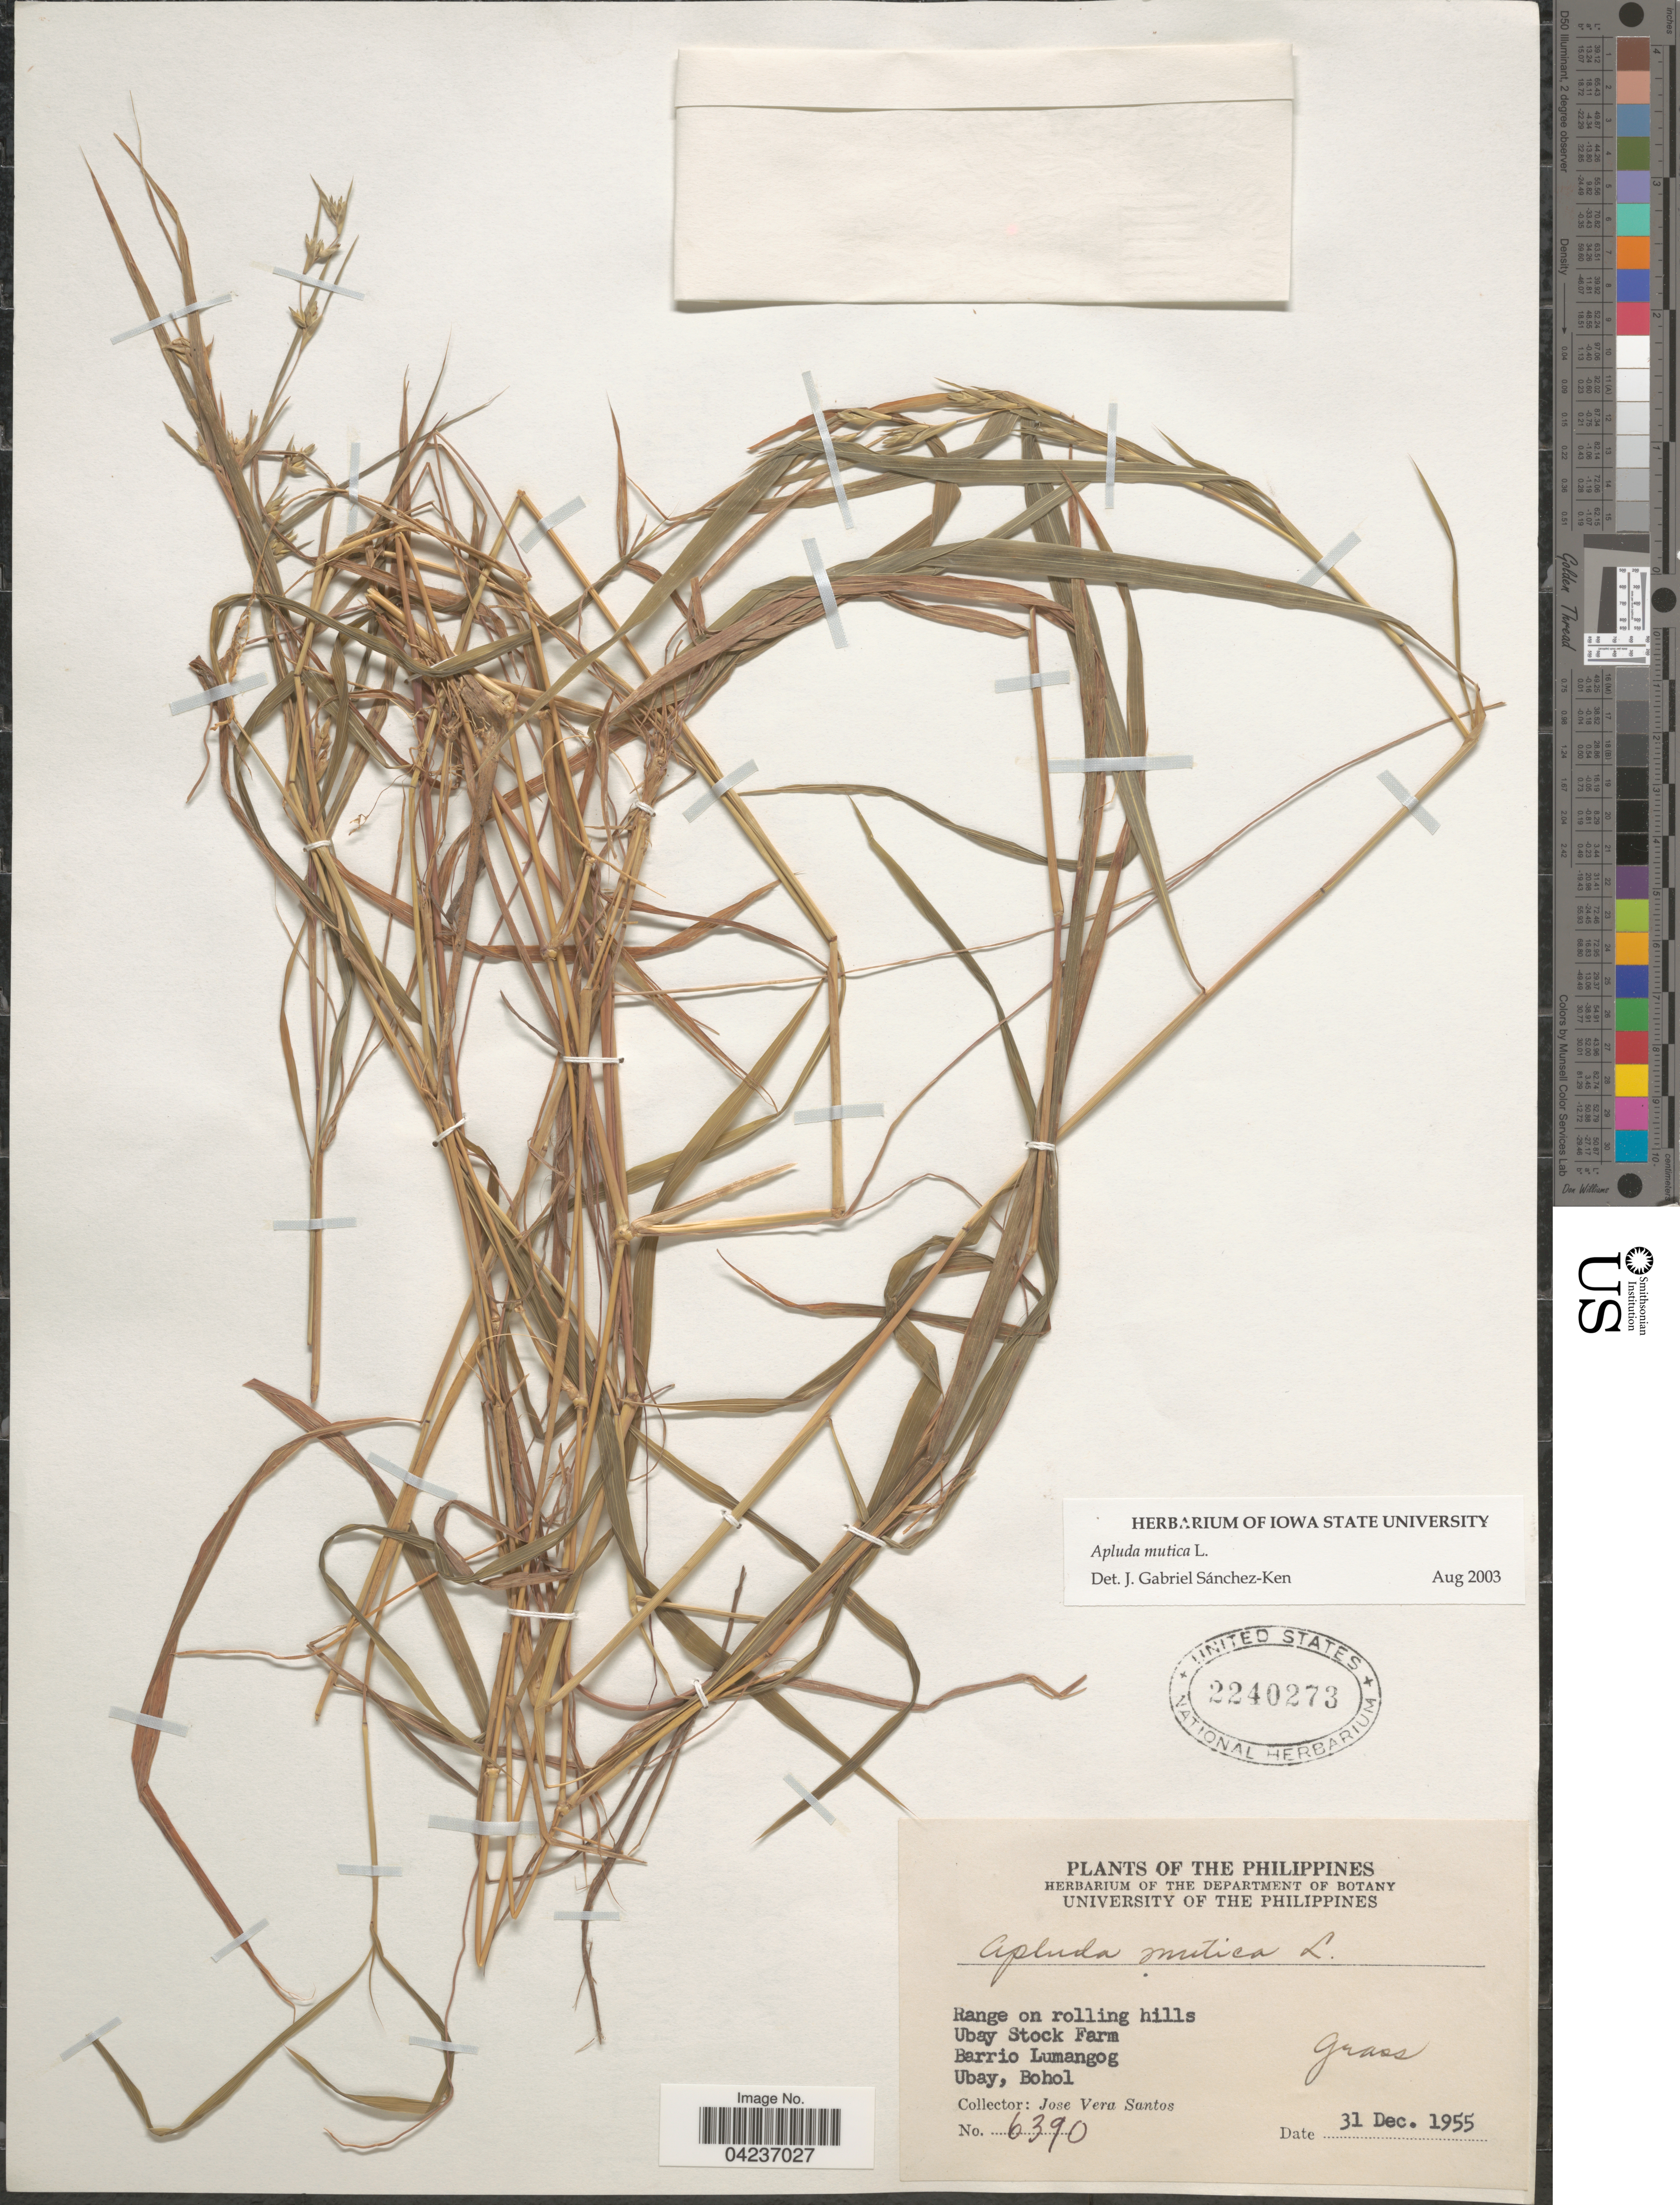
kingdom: Plantae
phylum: Tracheophyta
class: Liliopsida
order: Poales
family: Poaceae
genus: Apluda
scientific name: Apluda mutica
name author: L.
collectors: J. V. Santos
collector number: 6390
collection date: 1955-12-31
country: Philippines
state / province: Central Visayas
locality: Range on rolling hills. Ubay Stock Farm. Barrio Lumangog. Ubay, Bohol.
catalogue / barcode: US 2240273